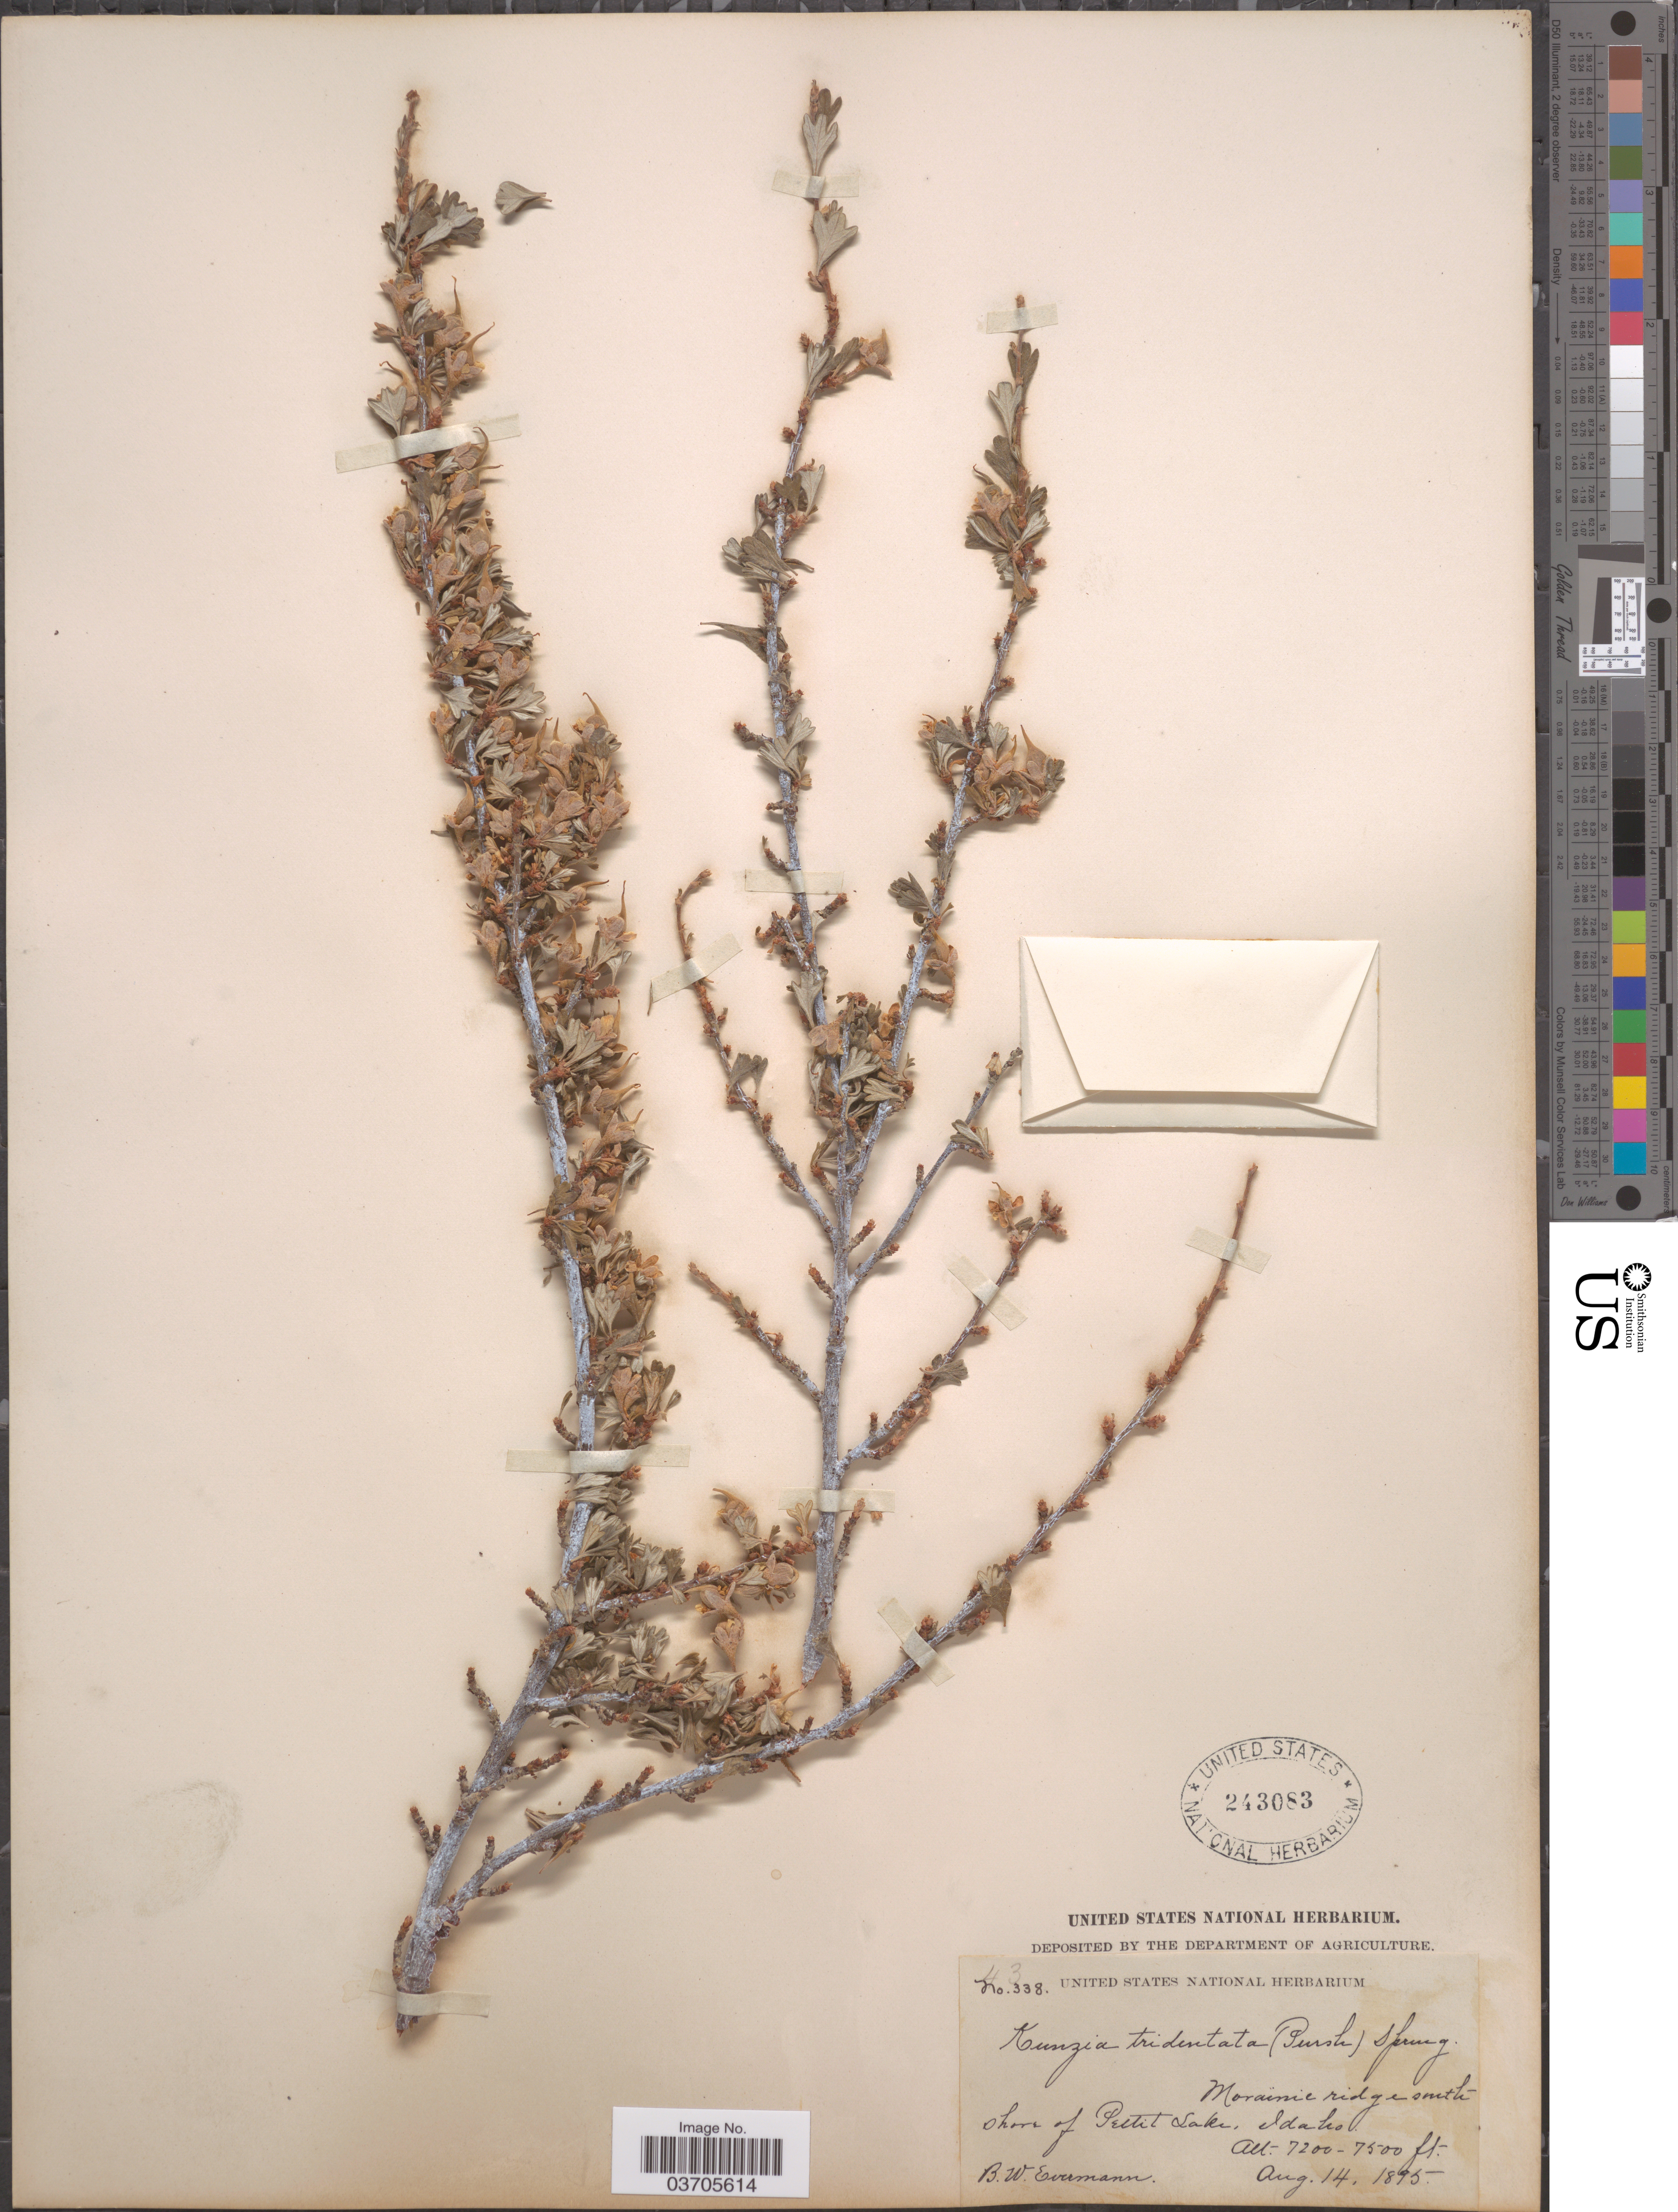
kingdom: Plantae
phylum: Tracheophyta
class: Magnoliopsida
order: Rosales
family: Rosaceae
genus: Purshia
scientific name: Purshia tridentata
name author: (Pursh) DC.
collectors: B. W. Evermann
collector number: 338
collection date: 1895-08-14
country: United States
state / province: Idaho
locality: Moraïnie ridge south shore of Pettit Lake.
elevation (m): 2195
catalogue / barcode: US 243083